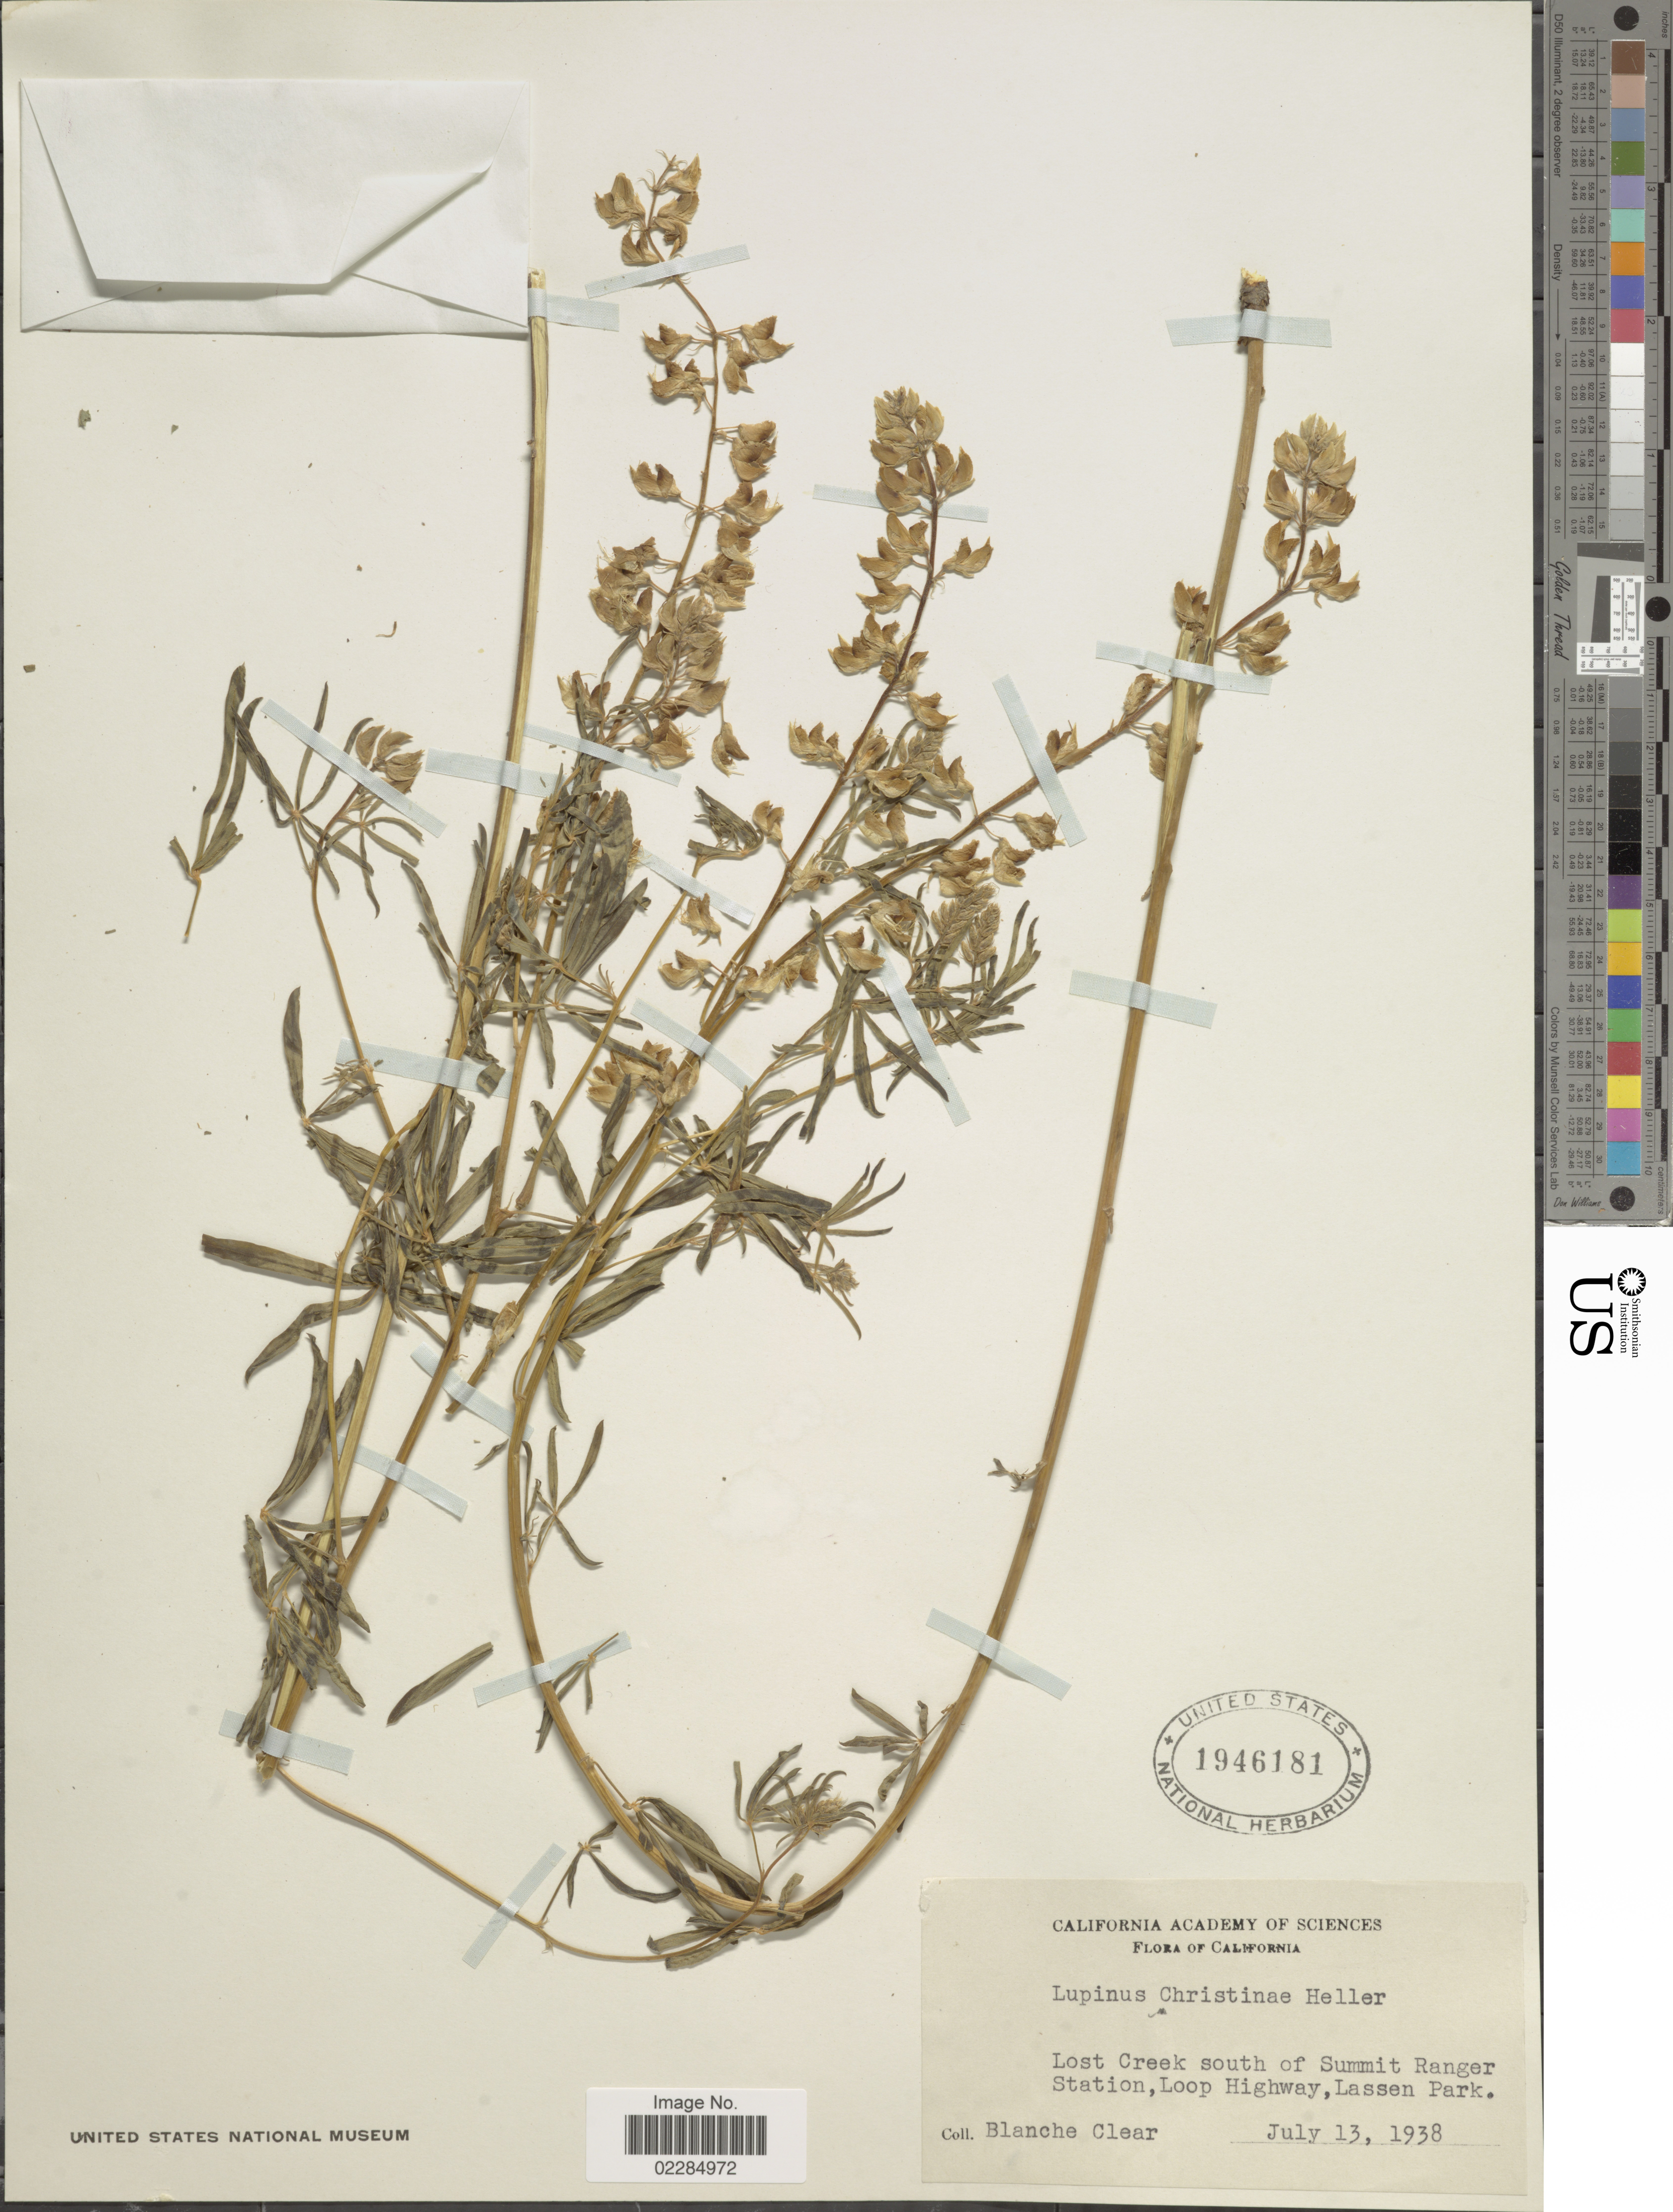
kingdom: Plantae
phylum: Tracheophyta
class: Magnoliopsida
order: Fabales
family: Fabaceae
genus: Lupinus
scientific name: Lupinus christinae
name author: A. Heller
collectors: B. Clear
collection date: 1938-07-13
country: United States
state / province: California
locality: Lost Creek south of Summit Ranger Station, Loop Highway, Lassen Park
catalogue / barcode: US 1946181